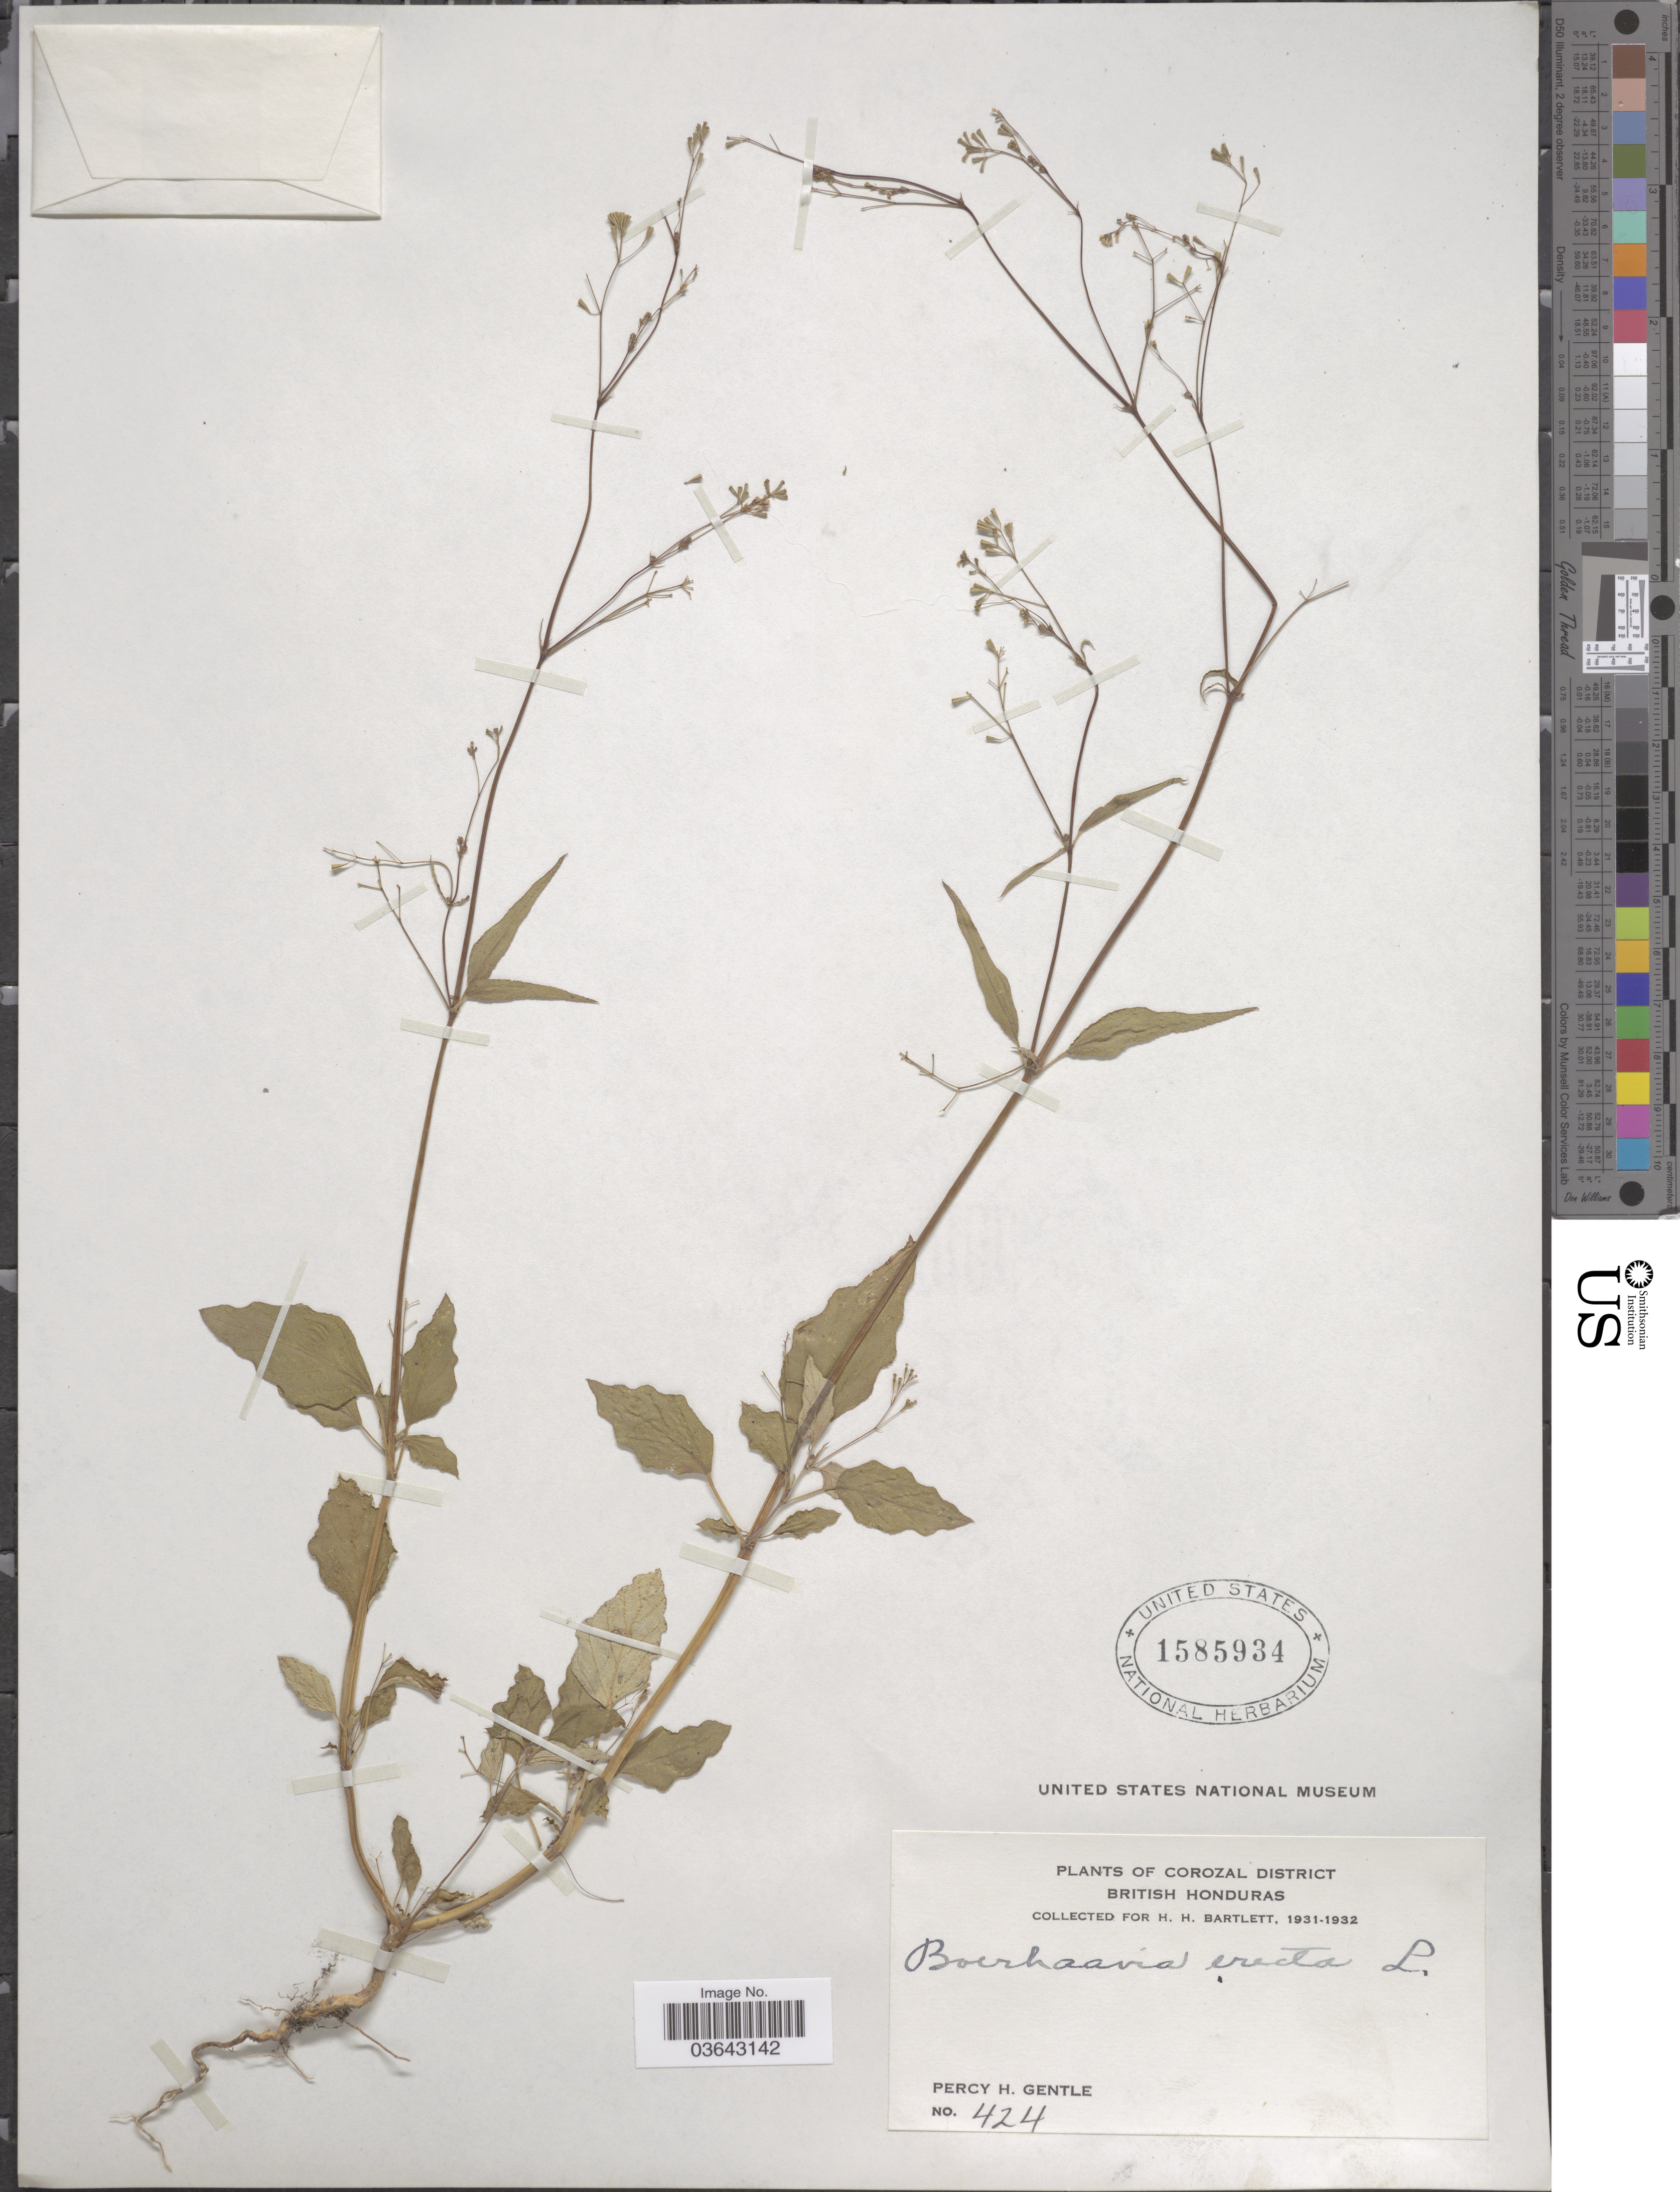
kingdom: Plantae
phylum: Tracheophyta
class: Magnoliopsida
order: Caryophyllales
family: Nyctaginaceae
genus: Boerhavia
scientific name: Boerhavia erecta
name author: L.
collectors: P. H. Gentle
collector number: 424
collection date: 1931/1932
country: Belize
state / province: Corozal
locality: Corozal District. British Honduras.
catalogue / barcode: US 1585934